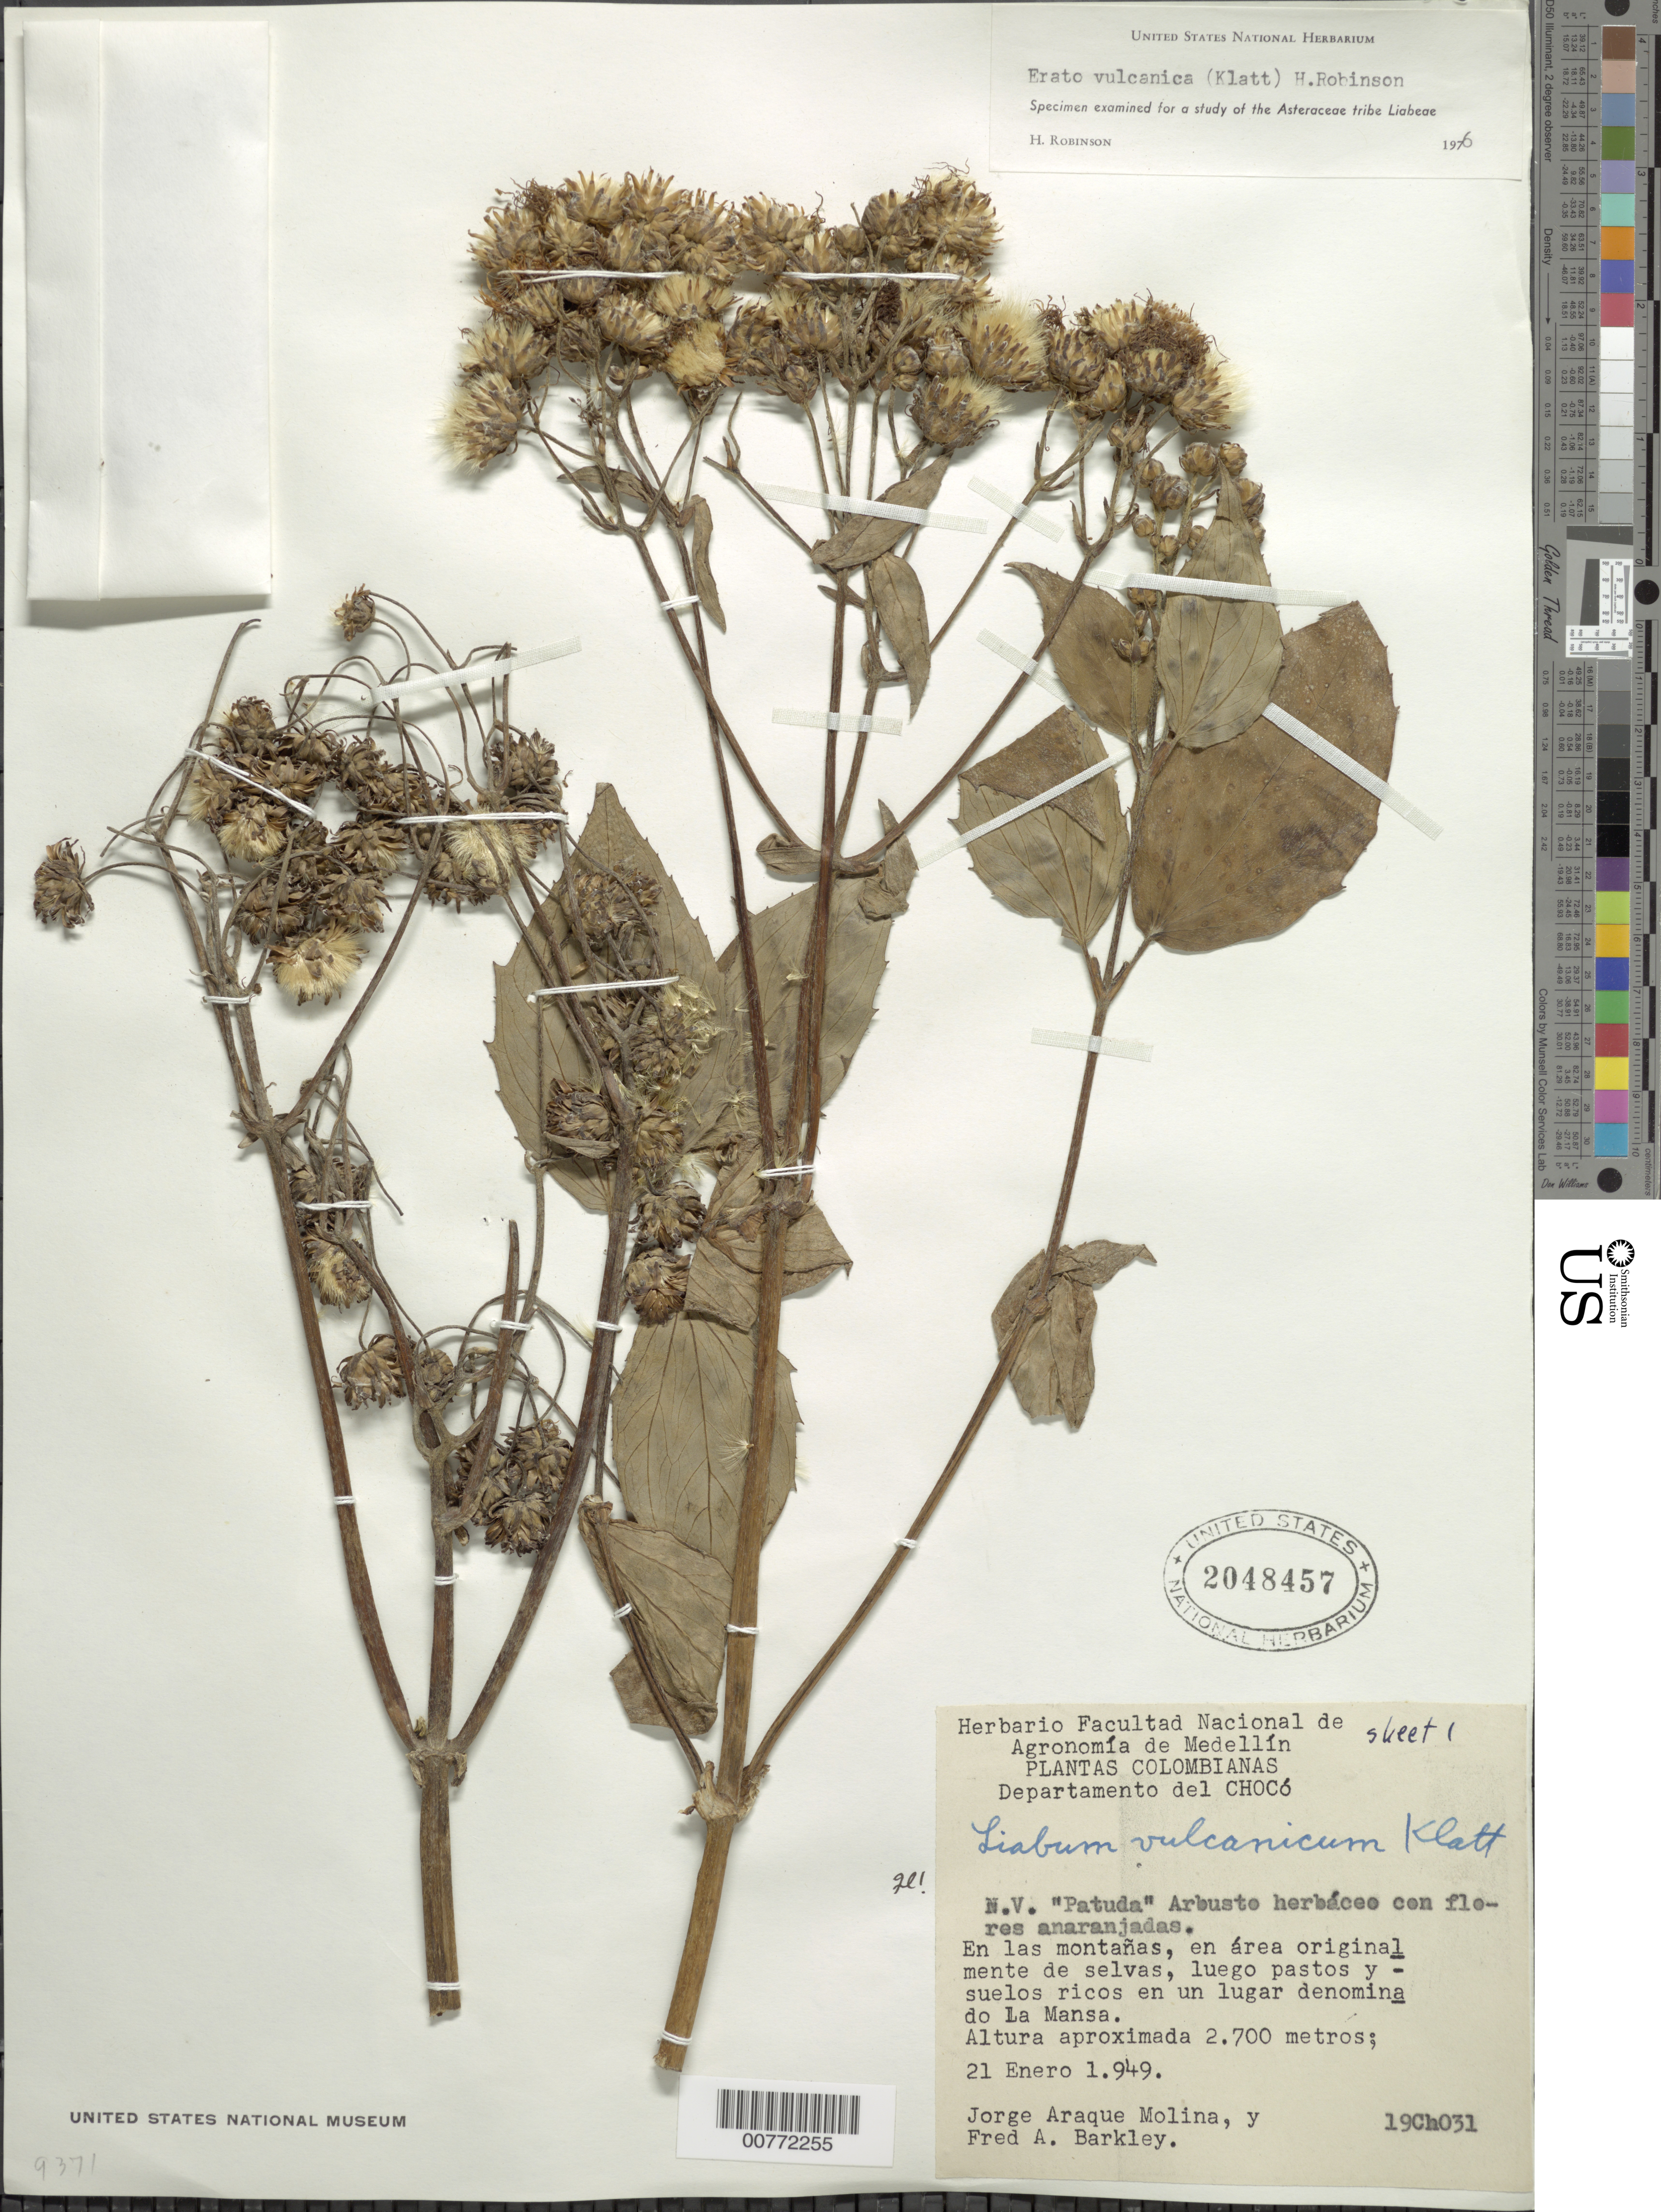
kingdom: Plantae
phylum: Tracheophyta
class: Magnoliopsida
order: Asterales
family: Asteraceae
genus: Erato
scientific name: Erato vulcanica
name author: (Klatt) H. Rob.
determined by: Robinson, Harold E., (US)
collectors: J. A. Molina & F. A. Barkley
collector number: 19Ch 31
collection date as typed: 21-Jan-49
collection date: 1949-01-21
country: Colombia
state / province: Chocó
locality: La Mansa, en un lugar denomina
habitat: Montanas, en area original mente de selvas, luego pastos y suelos ricos en un lugar denomina do La Mansa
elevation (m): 2700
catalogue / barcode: US 2048457